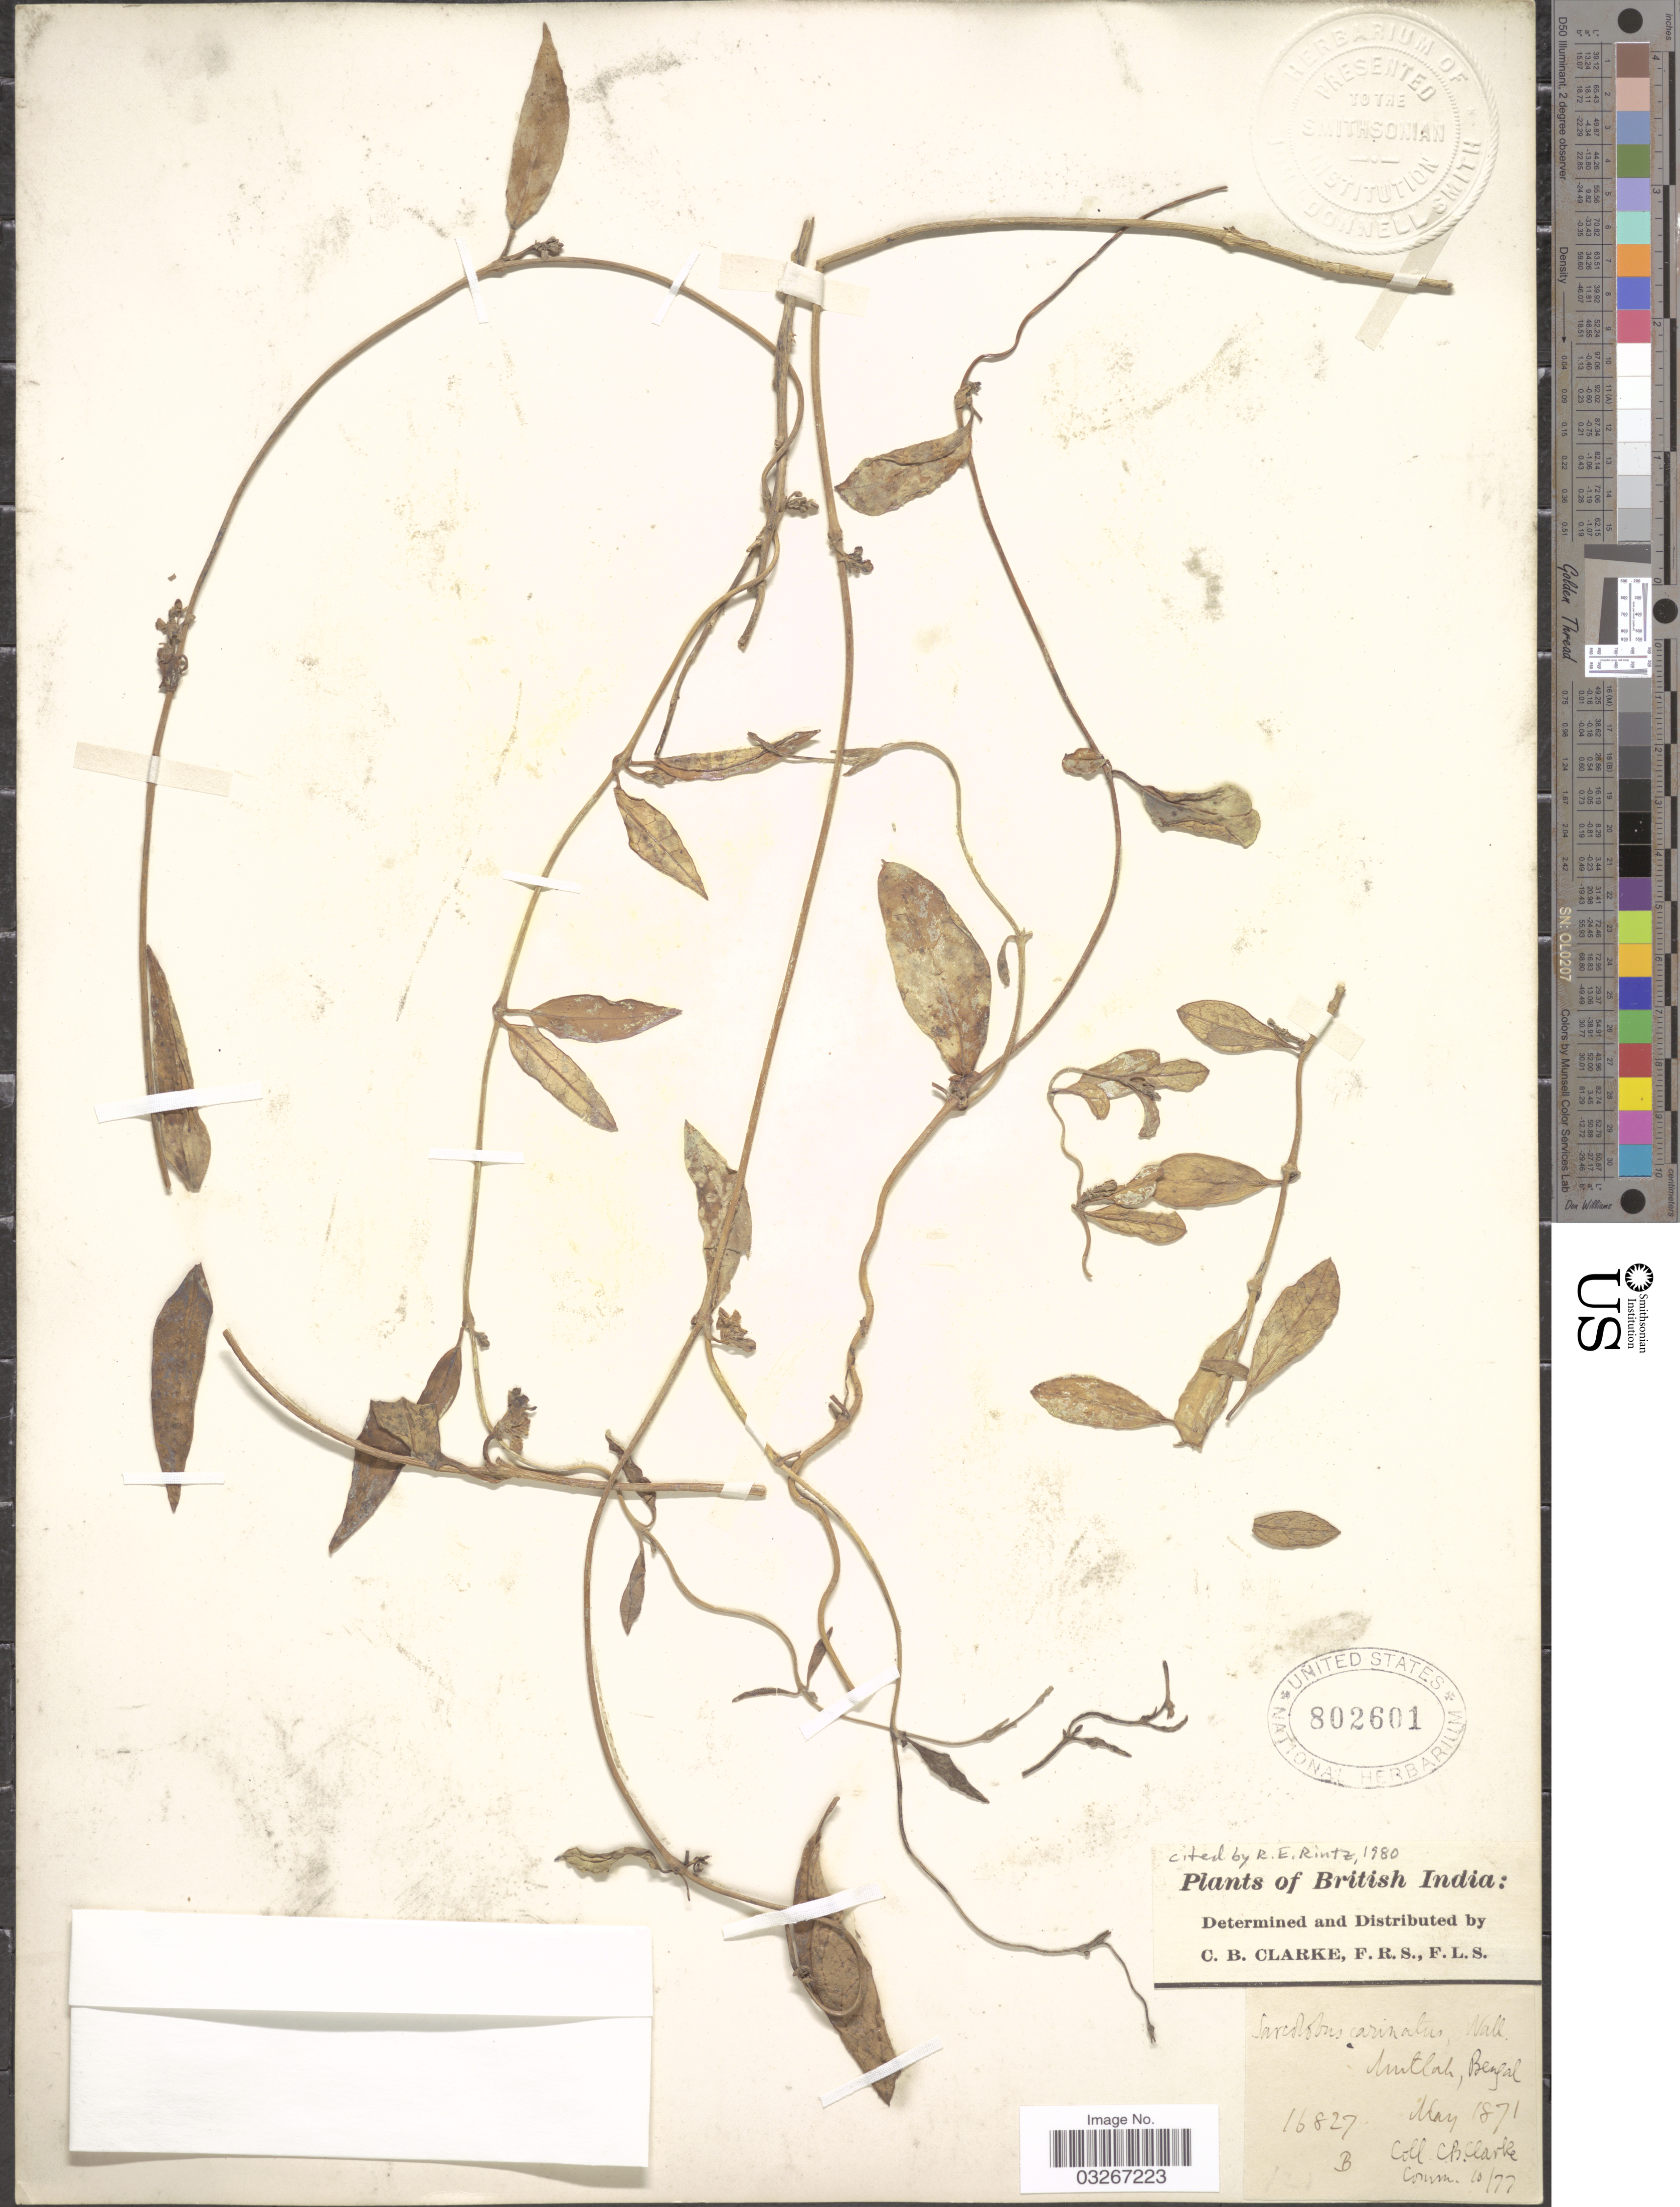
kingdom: Plantae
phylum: Tracheophyta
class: Magnoliopsida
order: Gentianales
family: Apocynaceae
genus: Sarcolobus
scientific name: Sarcolobus carinatus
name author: Wall.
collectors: C. B. Clarke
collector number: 16827B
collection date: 1871-05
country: India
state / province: West Bengal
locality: British India. Mutlah, Bengal.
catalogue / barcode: US 802601